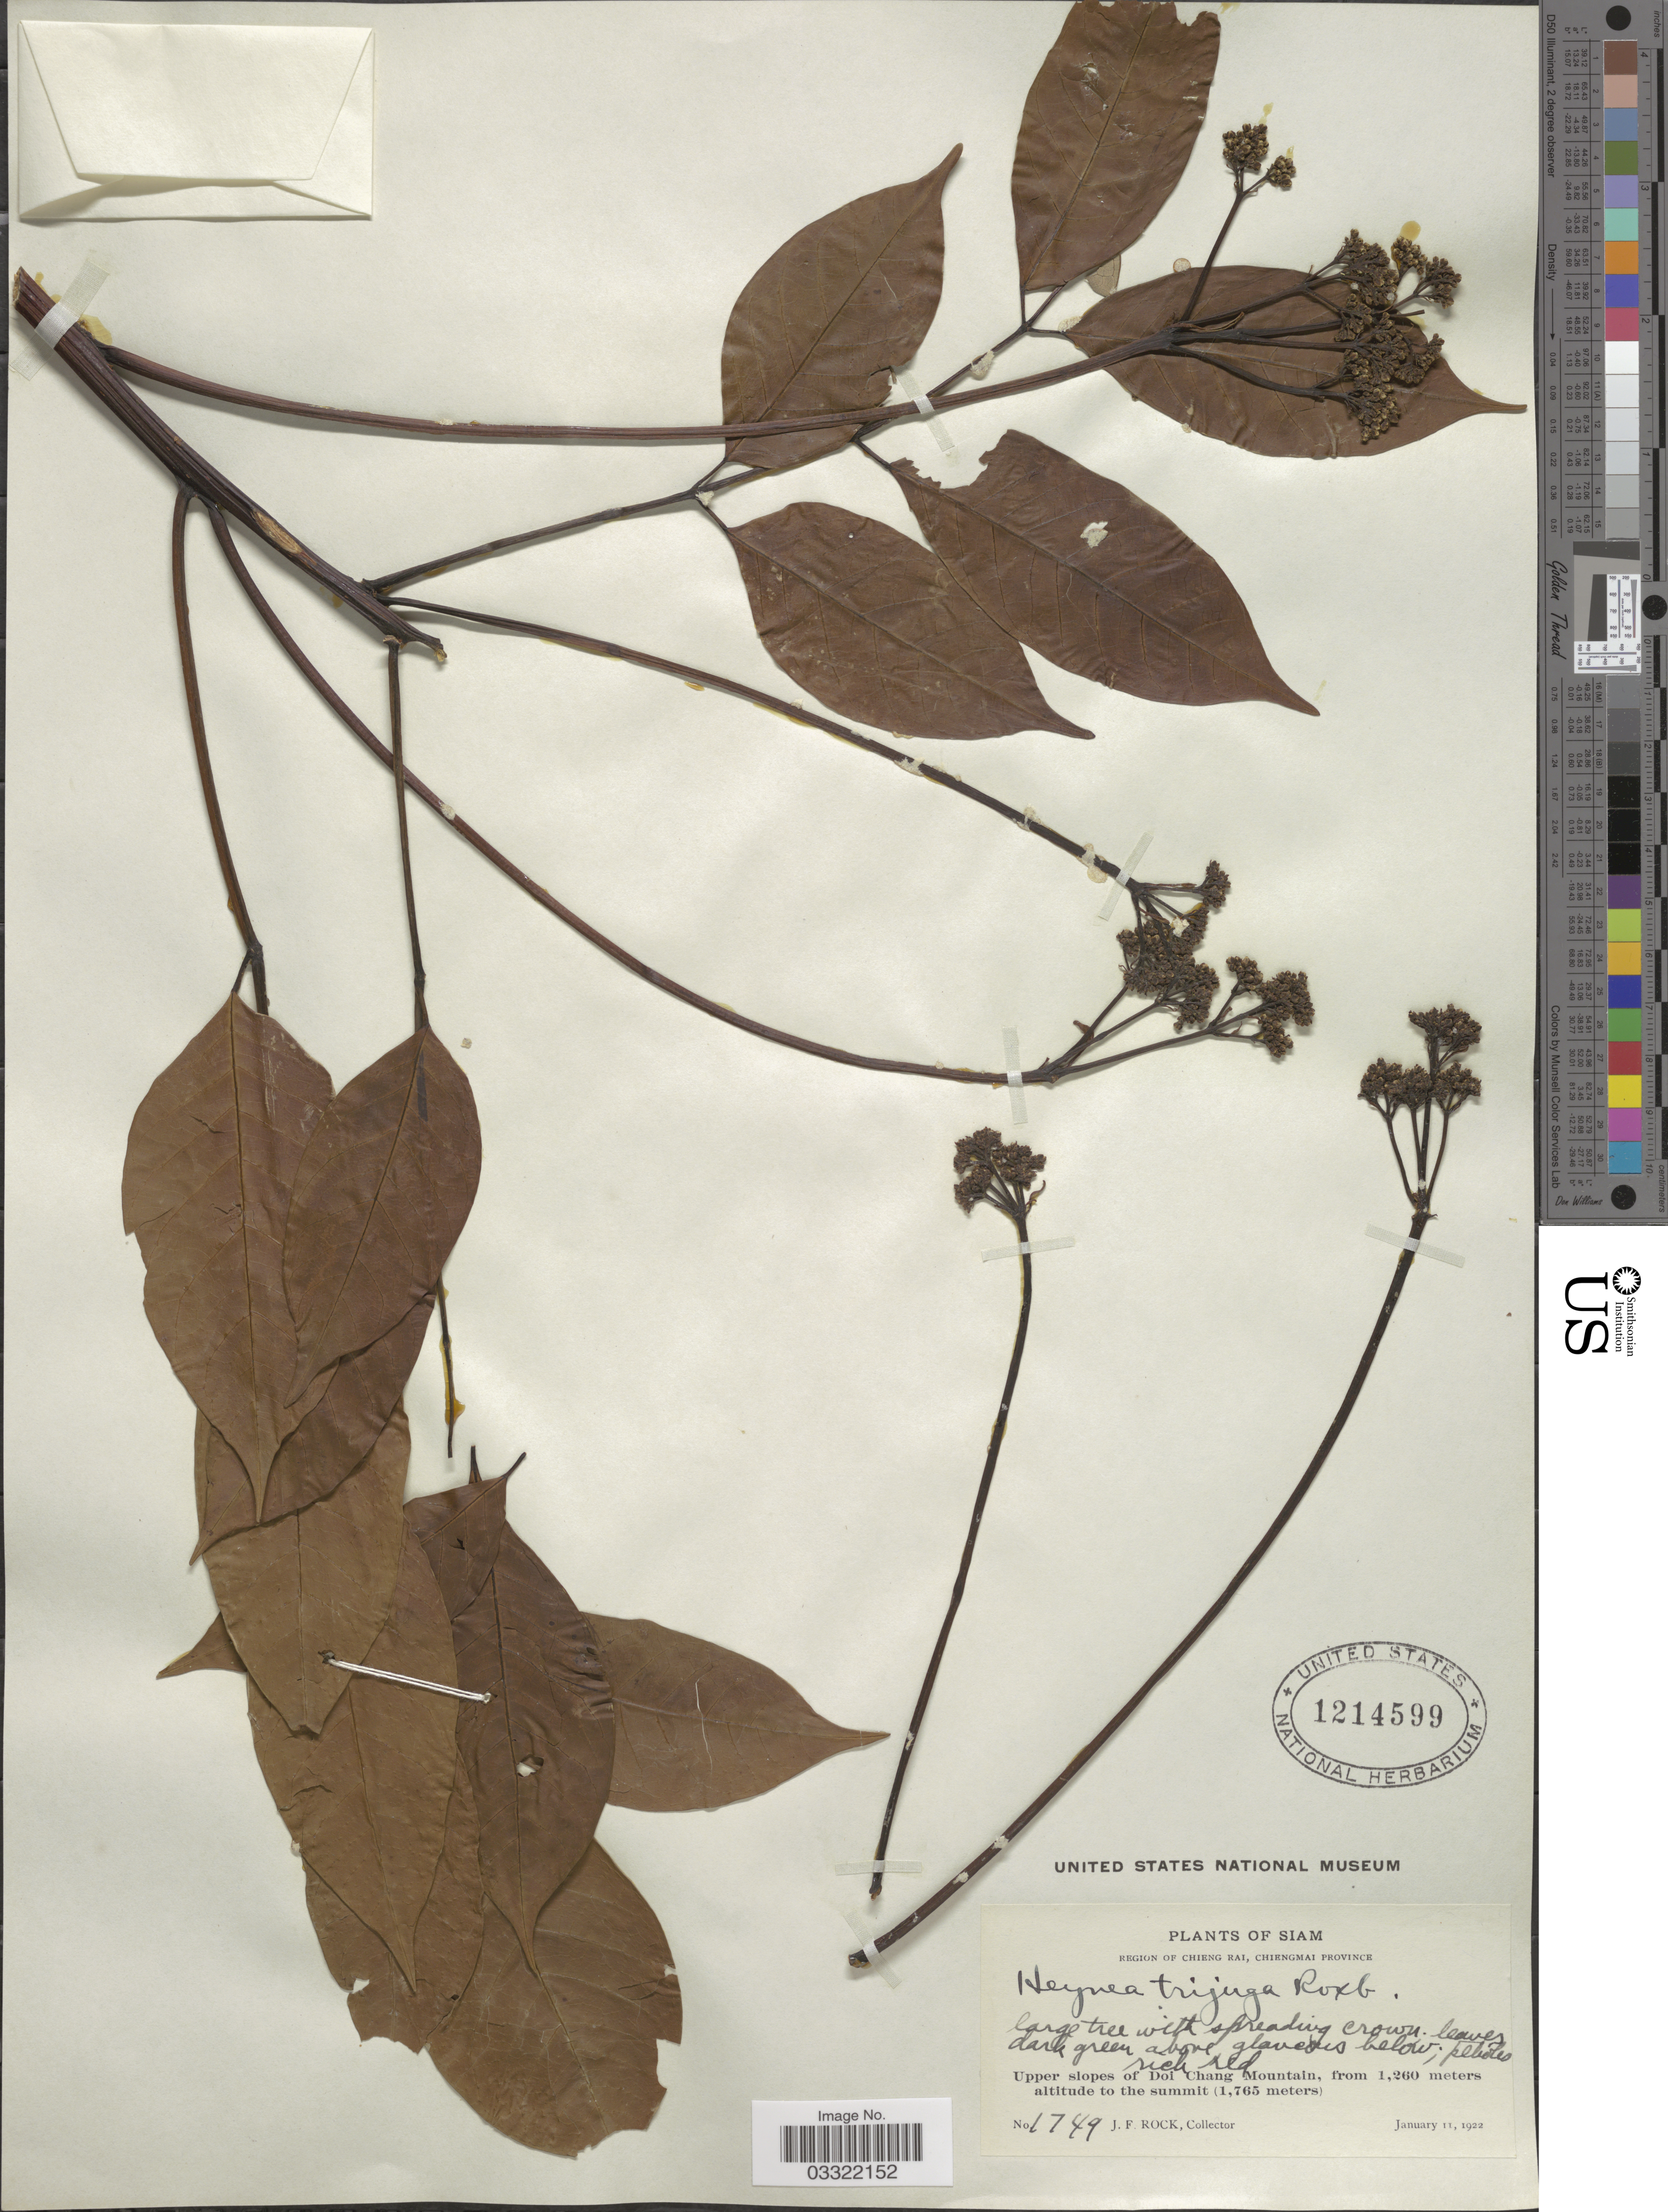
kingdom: Plantae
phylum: Tracheophyta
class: Magnoliopsida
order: Sapindales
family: Meliaceae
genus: Heynea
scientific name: Heynea trijuga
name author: Roxb.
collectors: J. Rock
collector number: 1749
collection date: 1922-01-11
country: Thailand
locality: Siam. Region of Chieng Rai, Chiengmai Province. Upper slopes of Doi Chang Mountain.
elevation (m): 1260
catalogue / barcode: US 1214599